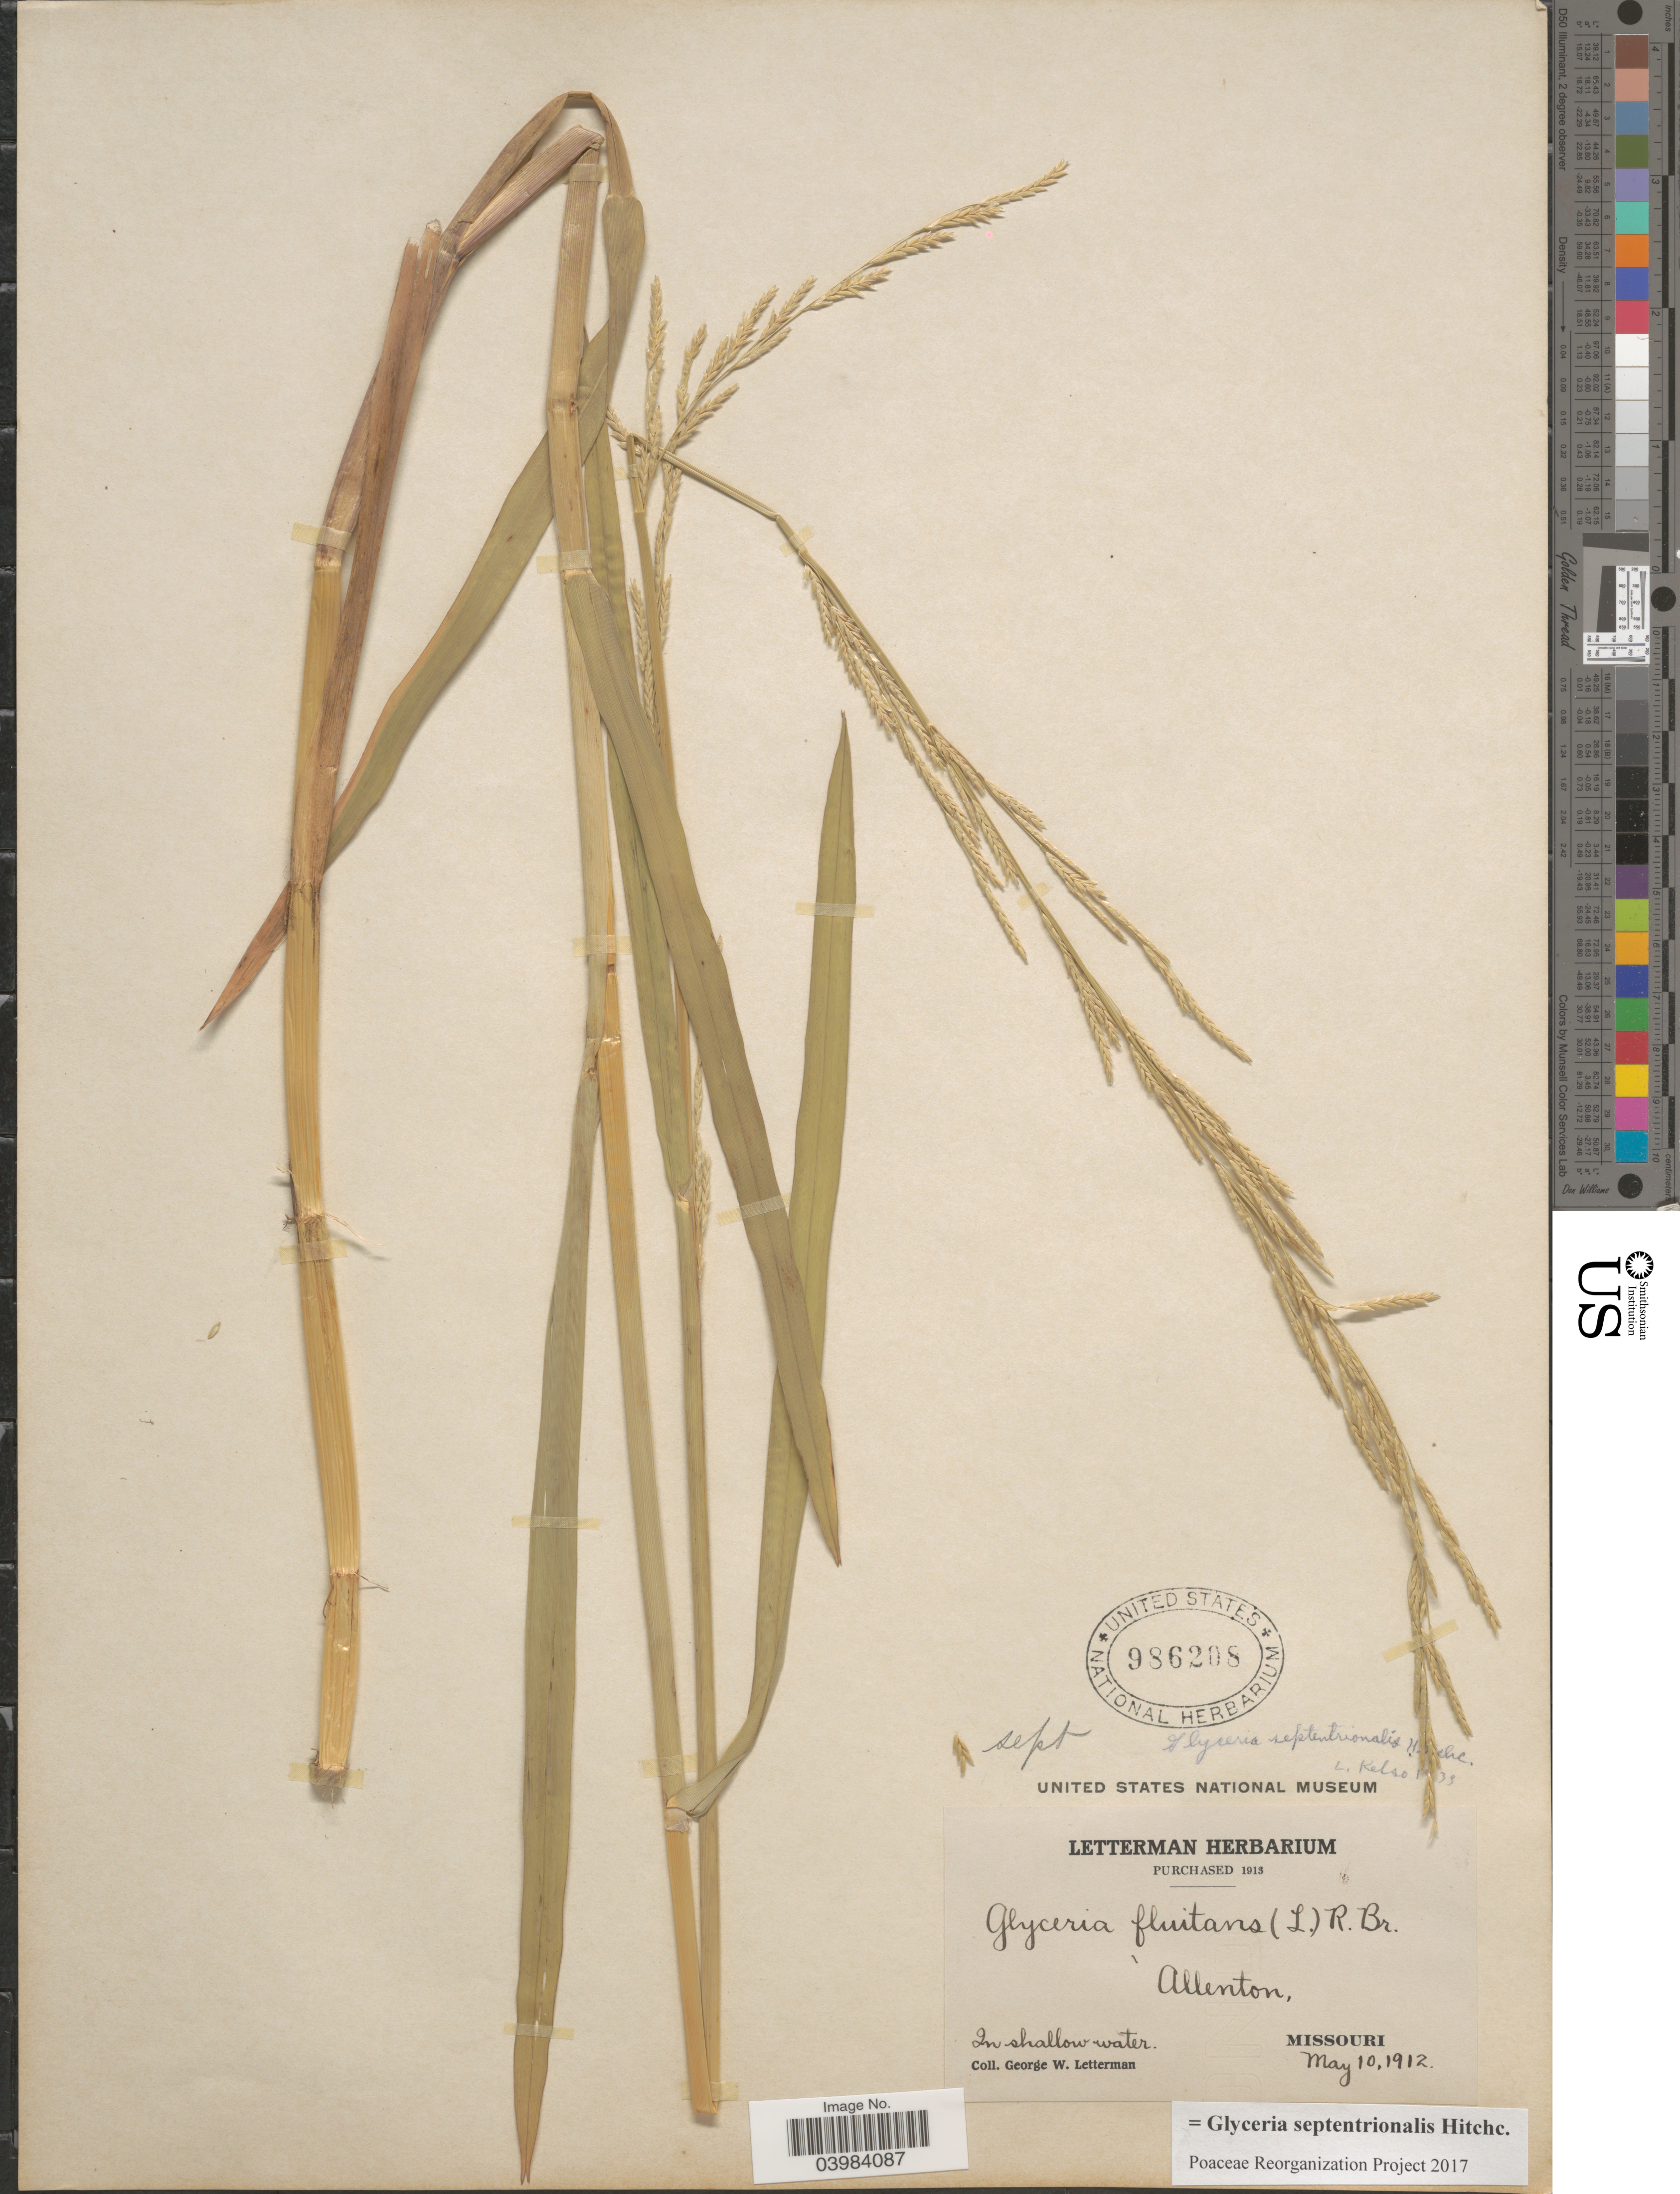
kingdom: Plantae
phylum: Tracheophyta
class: Liliopsida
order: Poales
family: Poaceae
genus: Glyceria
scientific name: Glyceria septentrionalis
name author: Hitchc.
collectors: G. W. Letterman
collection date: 1912-05-10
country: United States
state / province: Missouri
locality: Allenton.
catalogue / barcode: US 986208